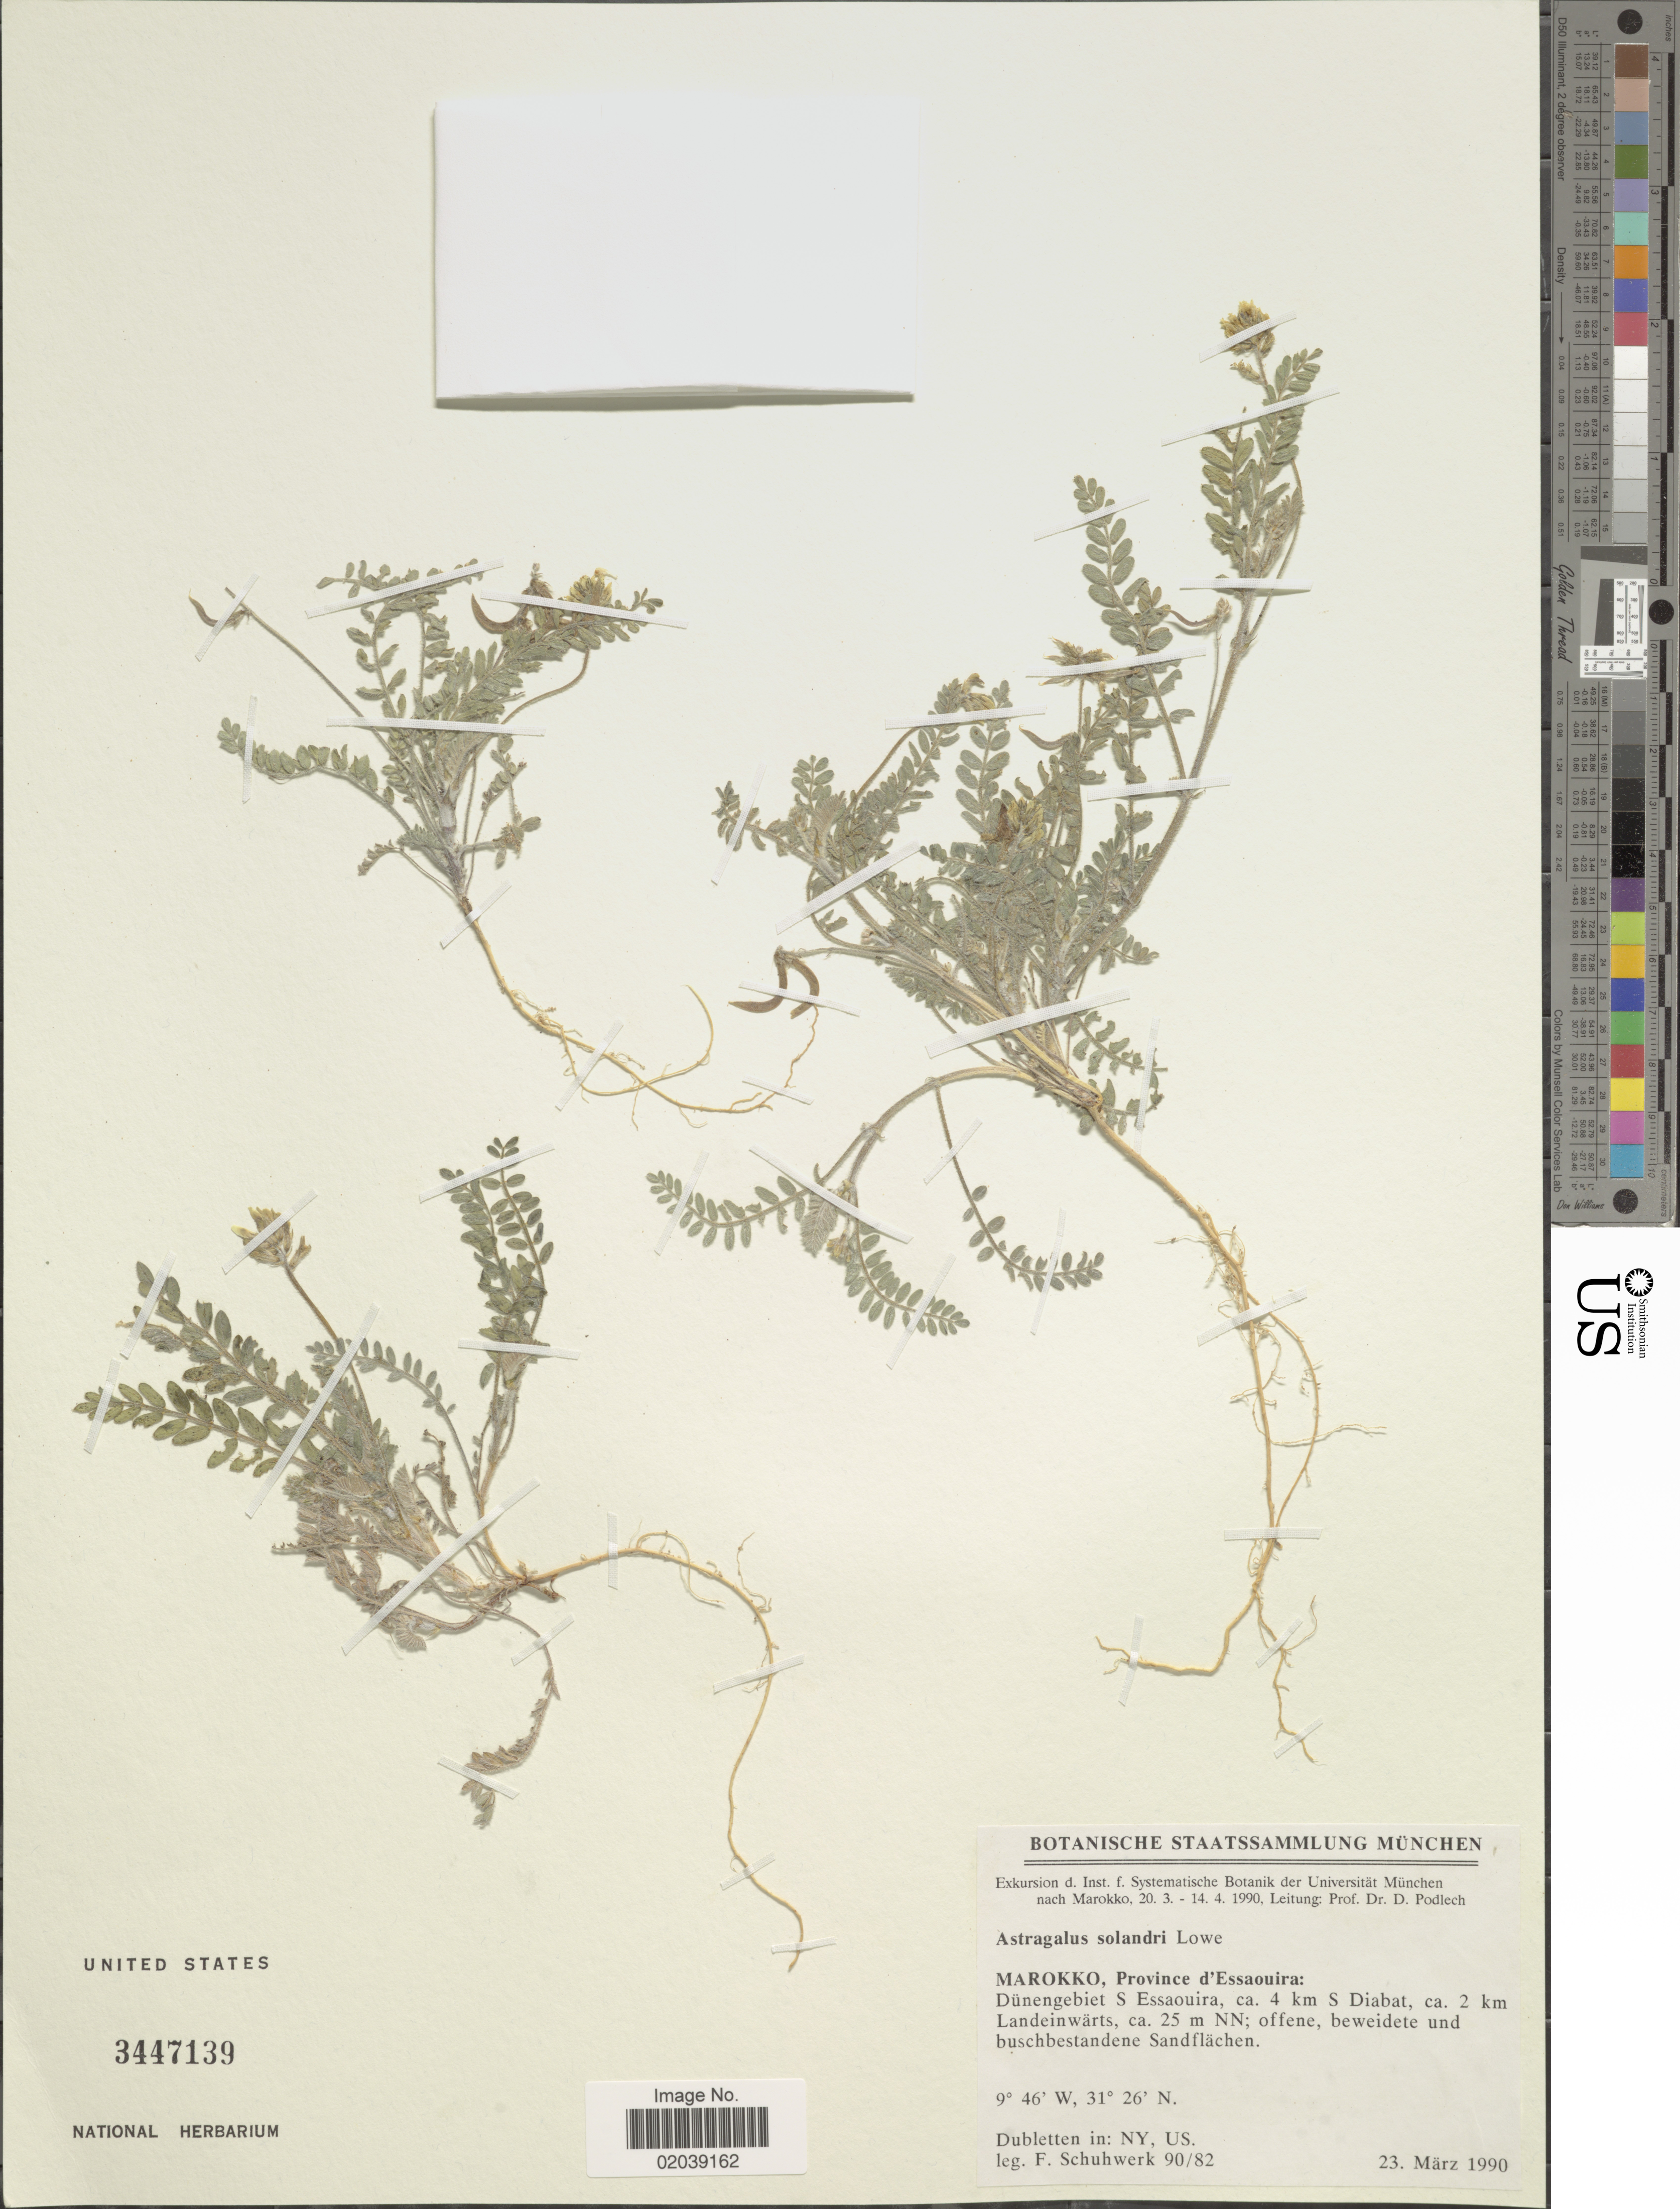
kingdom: Plantae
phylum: Tracheophyta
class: Magnoliopsida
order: Fabales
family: Fabaceae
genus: Astragalus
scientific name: Astragalus solandri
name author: Lowe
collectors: Schuhwerk, F.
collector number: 90/82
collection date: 1990-03-23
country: Morocco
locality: Province d'Essaouira: dunengebiet S Essaouira, ca. 4 km S Diabat, ca. 2 km Landeinwarts, ca. 25 m NN; offene, beweidete und buschbestandene Sandflachen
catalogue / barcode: US 3347139